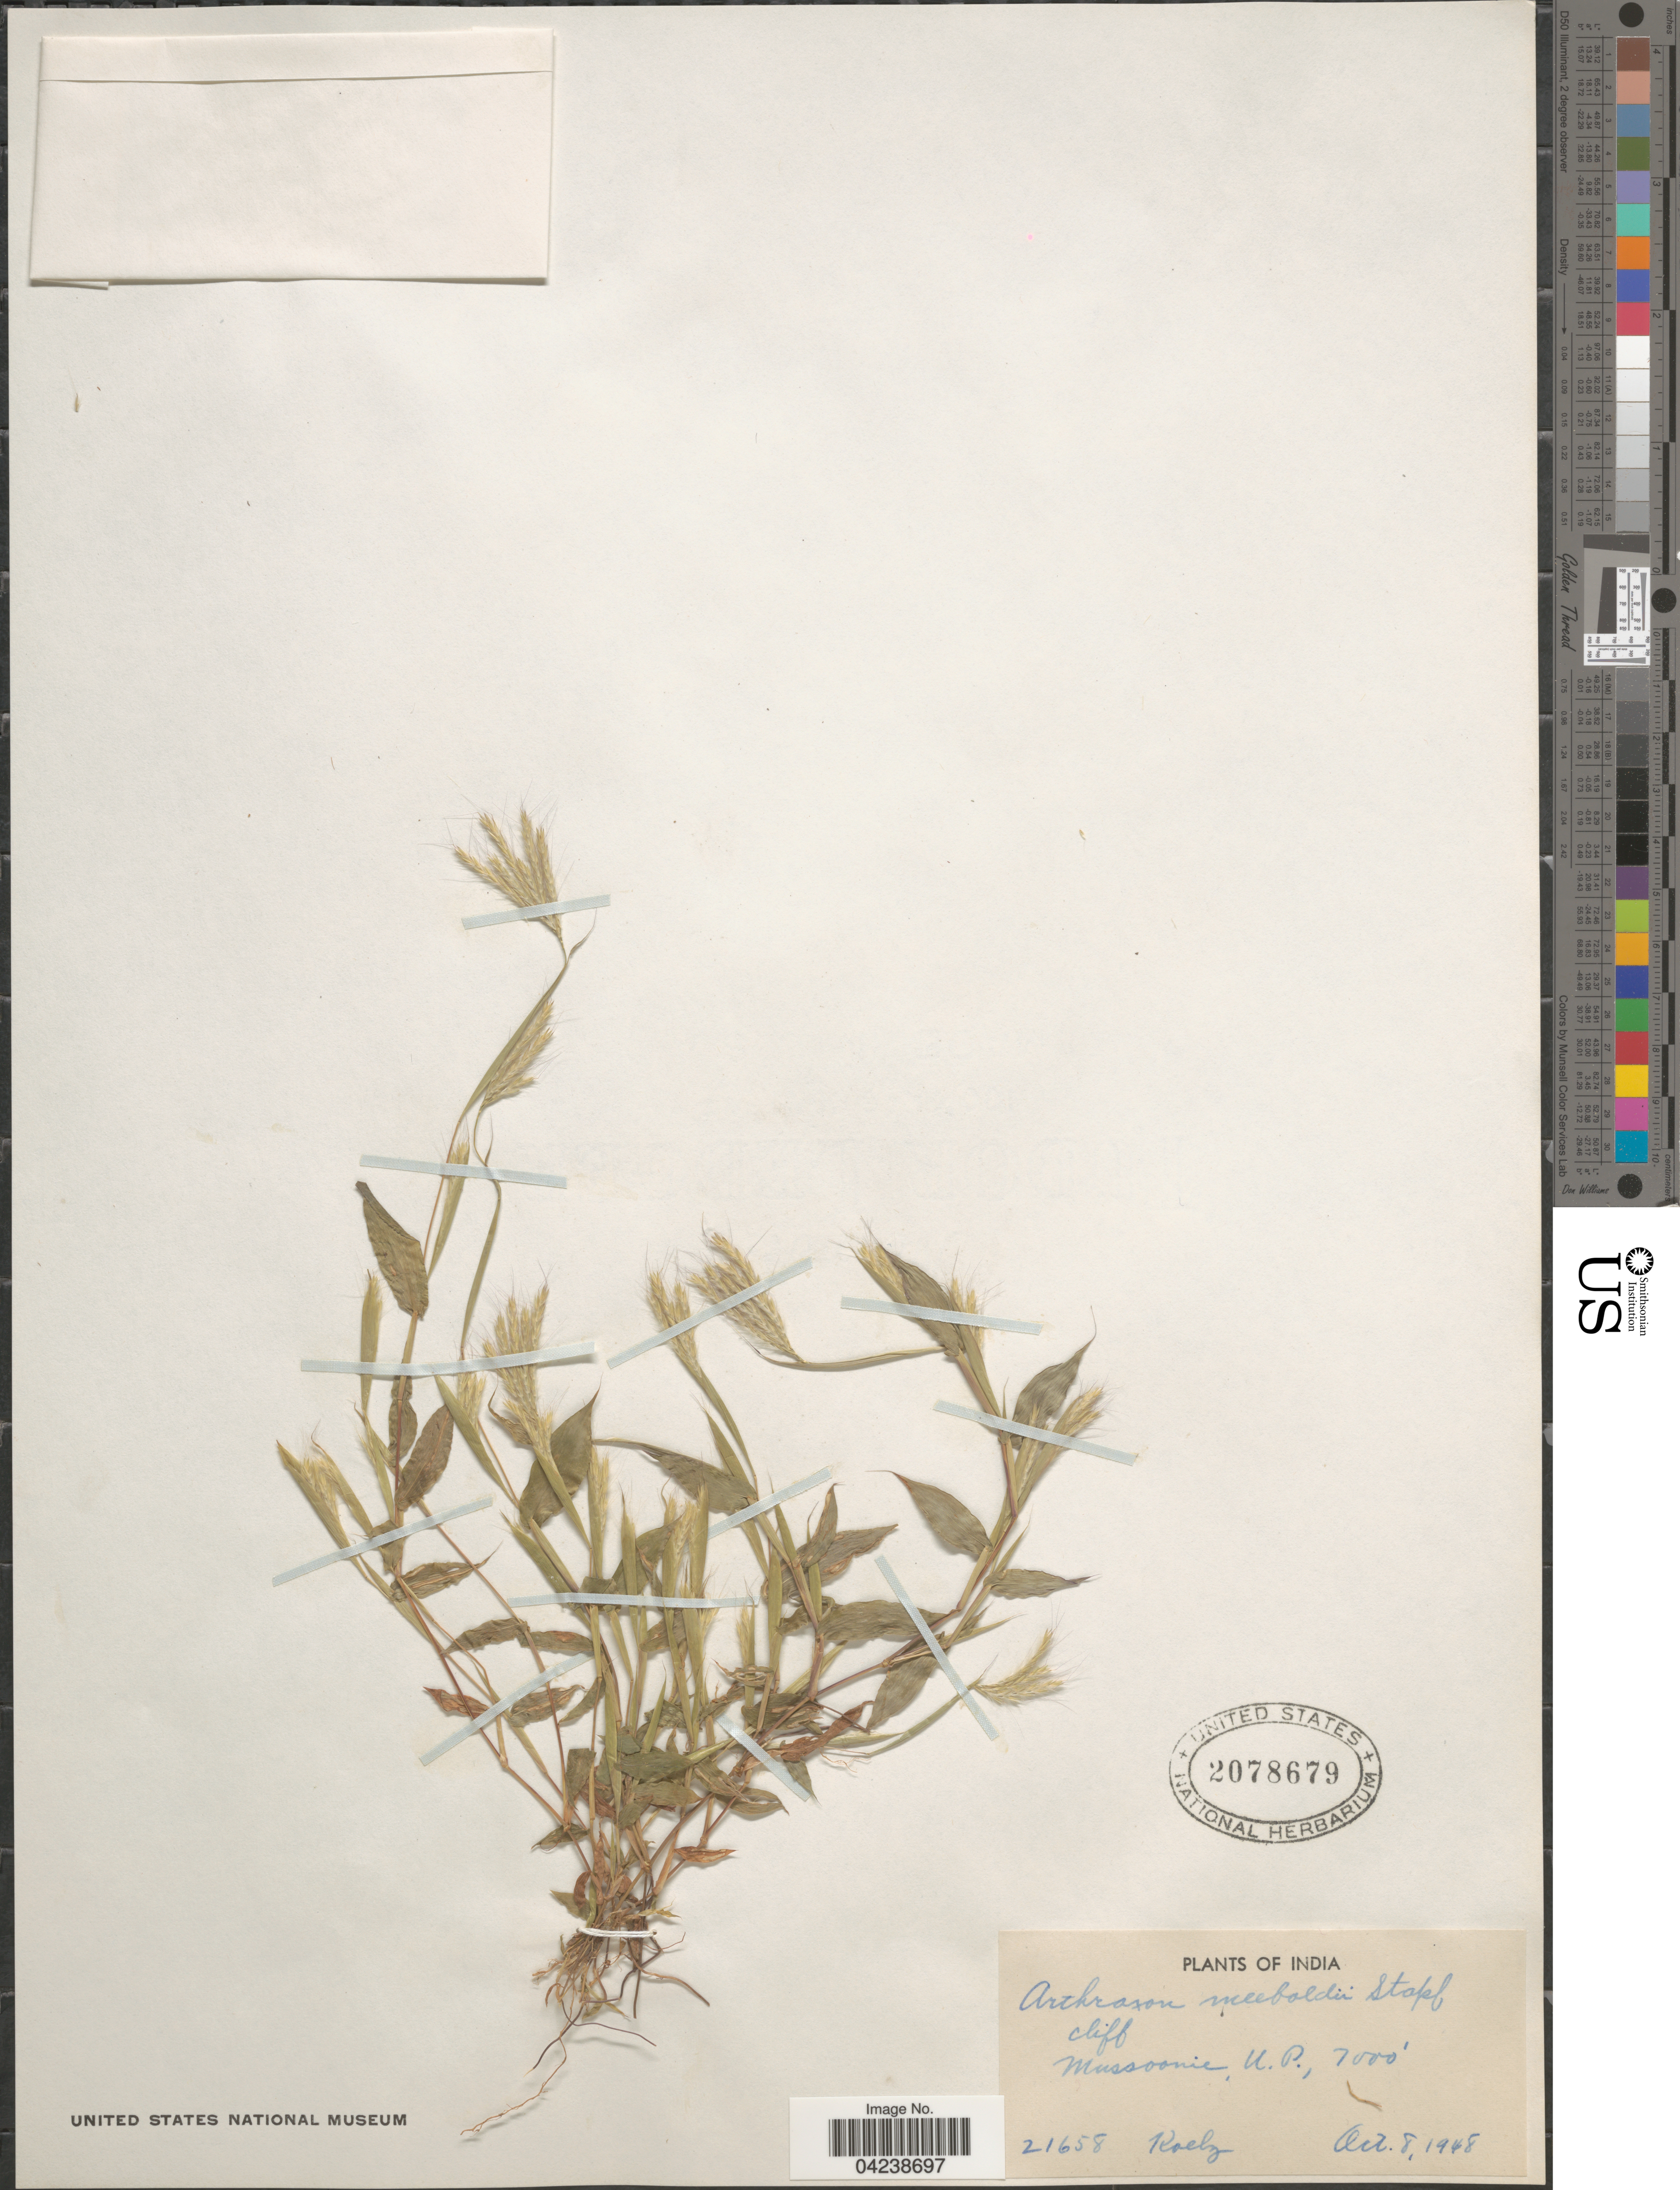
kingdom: Plantae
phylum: Tracheophyta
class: Liliopsida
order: Poales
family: Poaceae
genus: Arthraxon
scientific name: Arthraxon meeboldii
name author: Stapf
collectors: Koelz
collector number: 21658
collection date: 1948-10-08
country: India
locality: Mussoorie, U.P.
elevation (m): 2134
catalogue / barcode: US 2078679